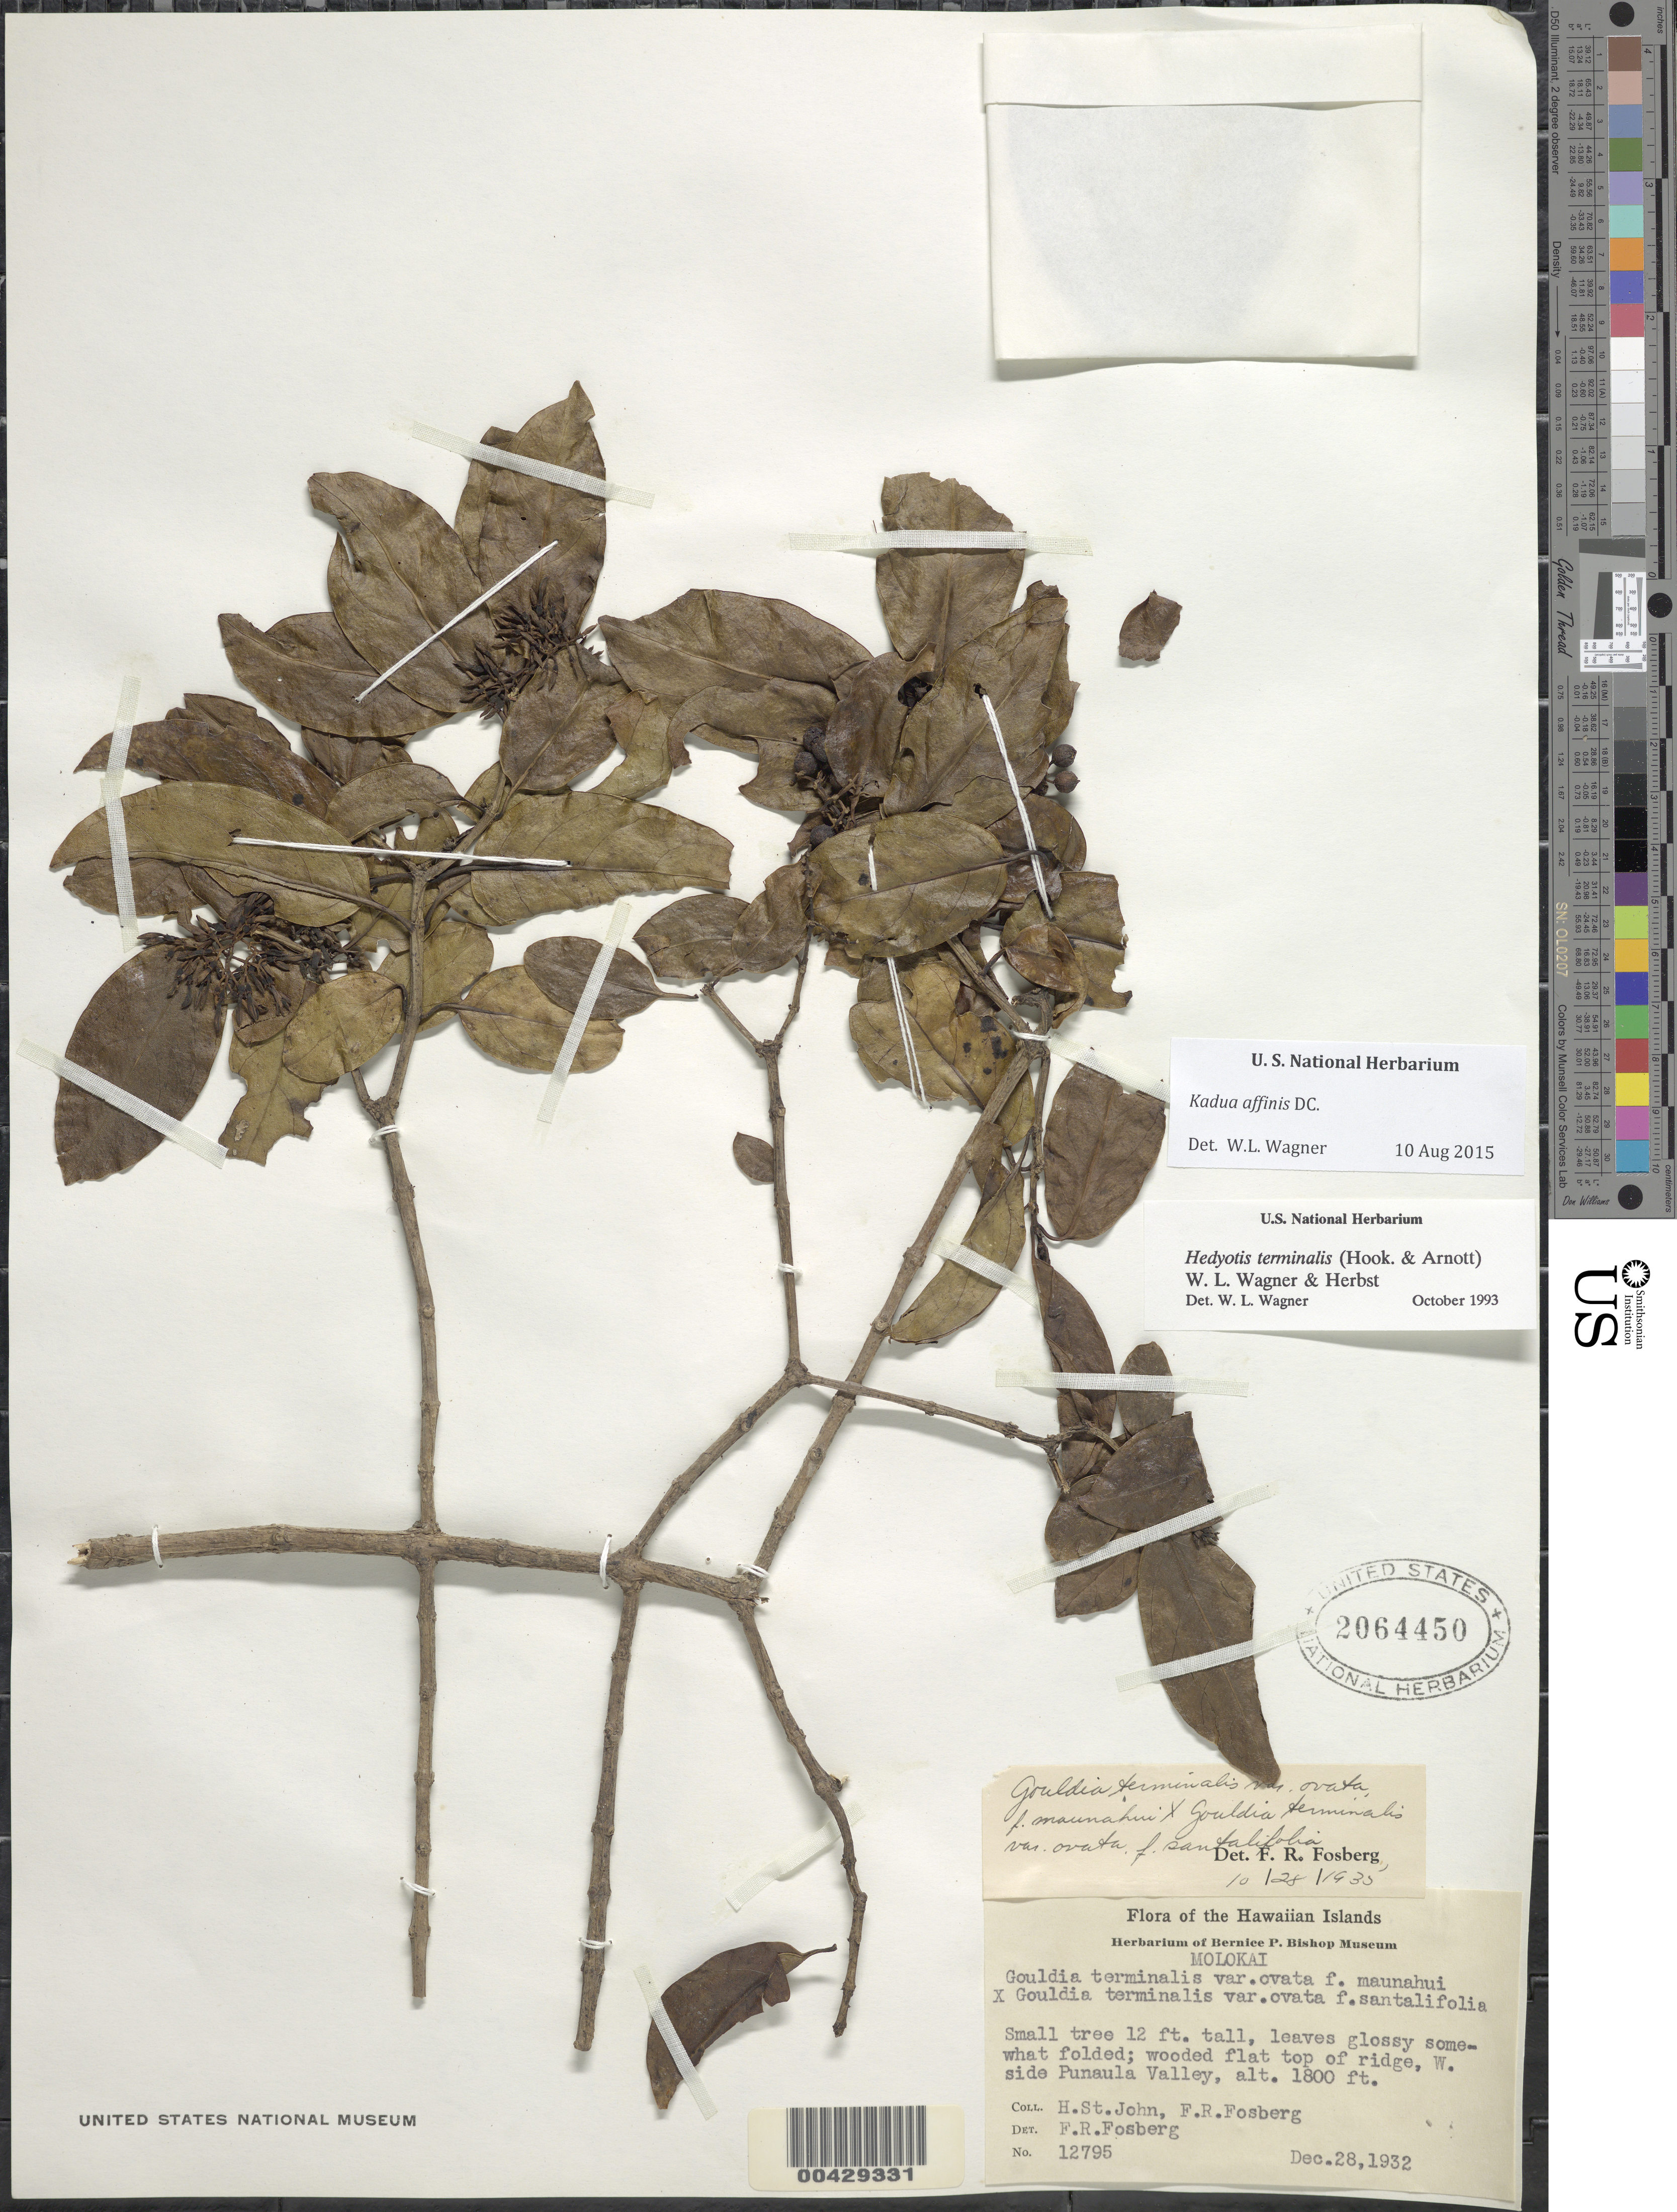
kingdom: Plantae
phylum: Tracheophyta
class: Magnoliopsida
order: Gentianales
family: Rubiaceae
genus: Kadua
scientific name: Kadua affinis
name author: DC.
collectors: H. St. John & F. R. Fosberg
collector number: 12795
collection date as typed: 28 Dec 1932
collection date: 1932-12-28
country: United States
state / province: Hawaii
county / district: Maui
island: Moloka'i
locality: W side of Punaula Valley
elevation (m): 549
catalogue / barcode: US 2064450